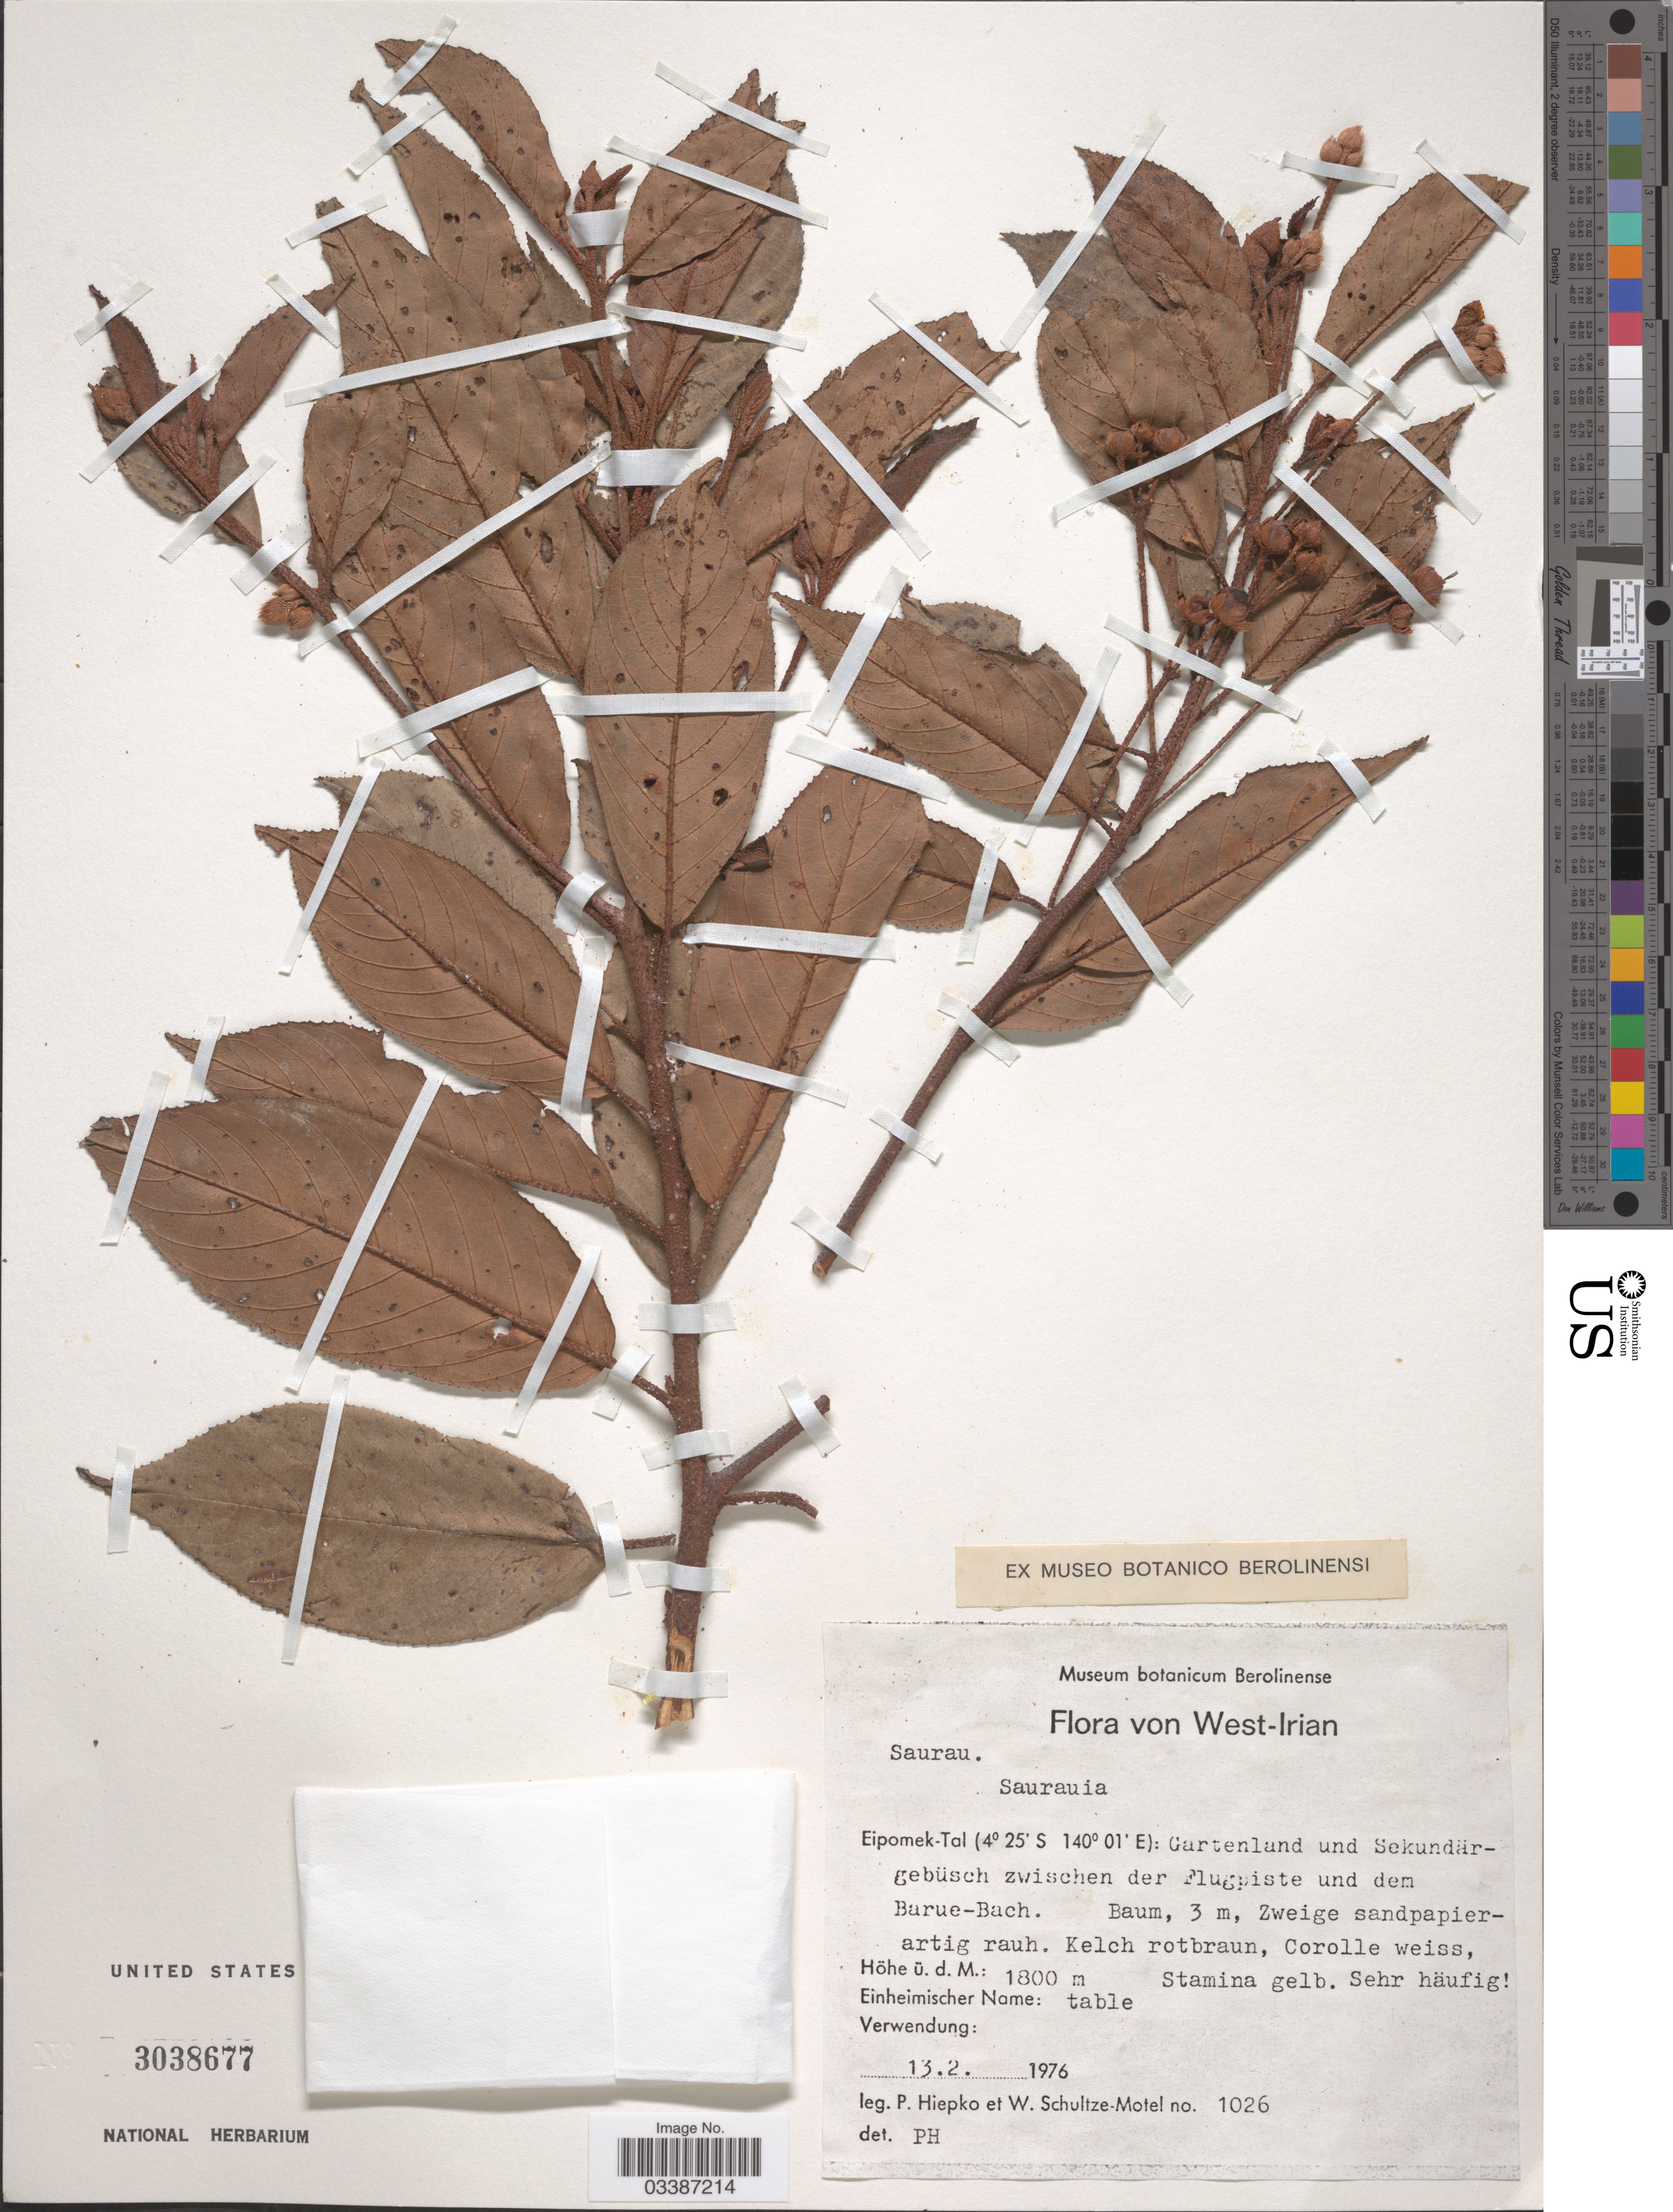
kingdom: Plantae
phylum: Tracheophyta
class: Magnoliopsida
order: Ericales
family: Actinidiaceae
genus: Saurauia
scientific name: Saurauia sp.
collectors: P. H. Hiepko & W. Schultze-Motel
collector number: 1026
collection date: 1976-02-13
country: Indonesia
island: New Guinea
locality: West-Irian. Eipomek-Tal: Gartenland und Sekundärgebüsh zwischen der Flugpiste und dem Barue-Bach.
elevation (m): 1800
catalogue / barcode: US 3038677